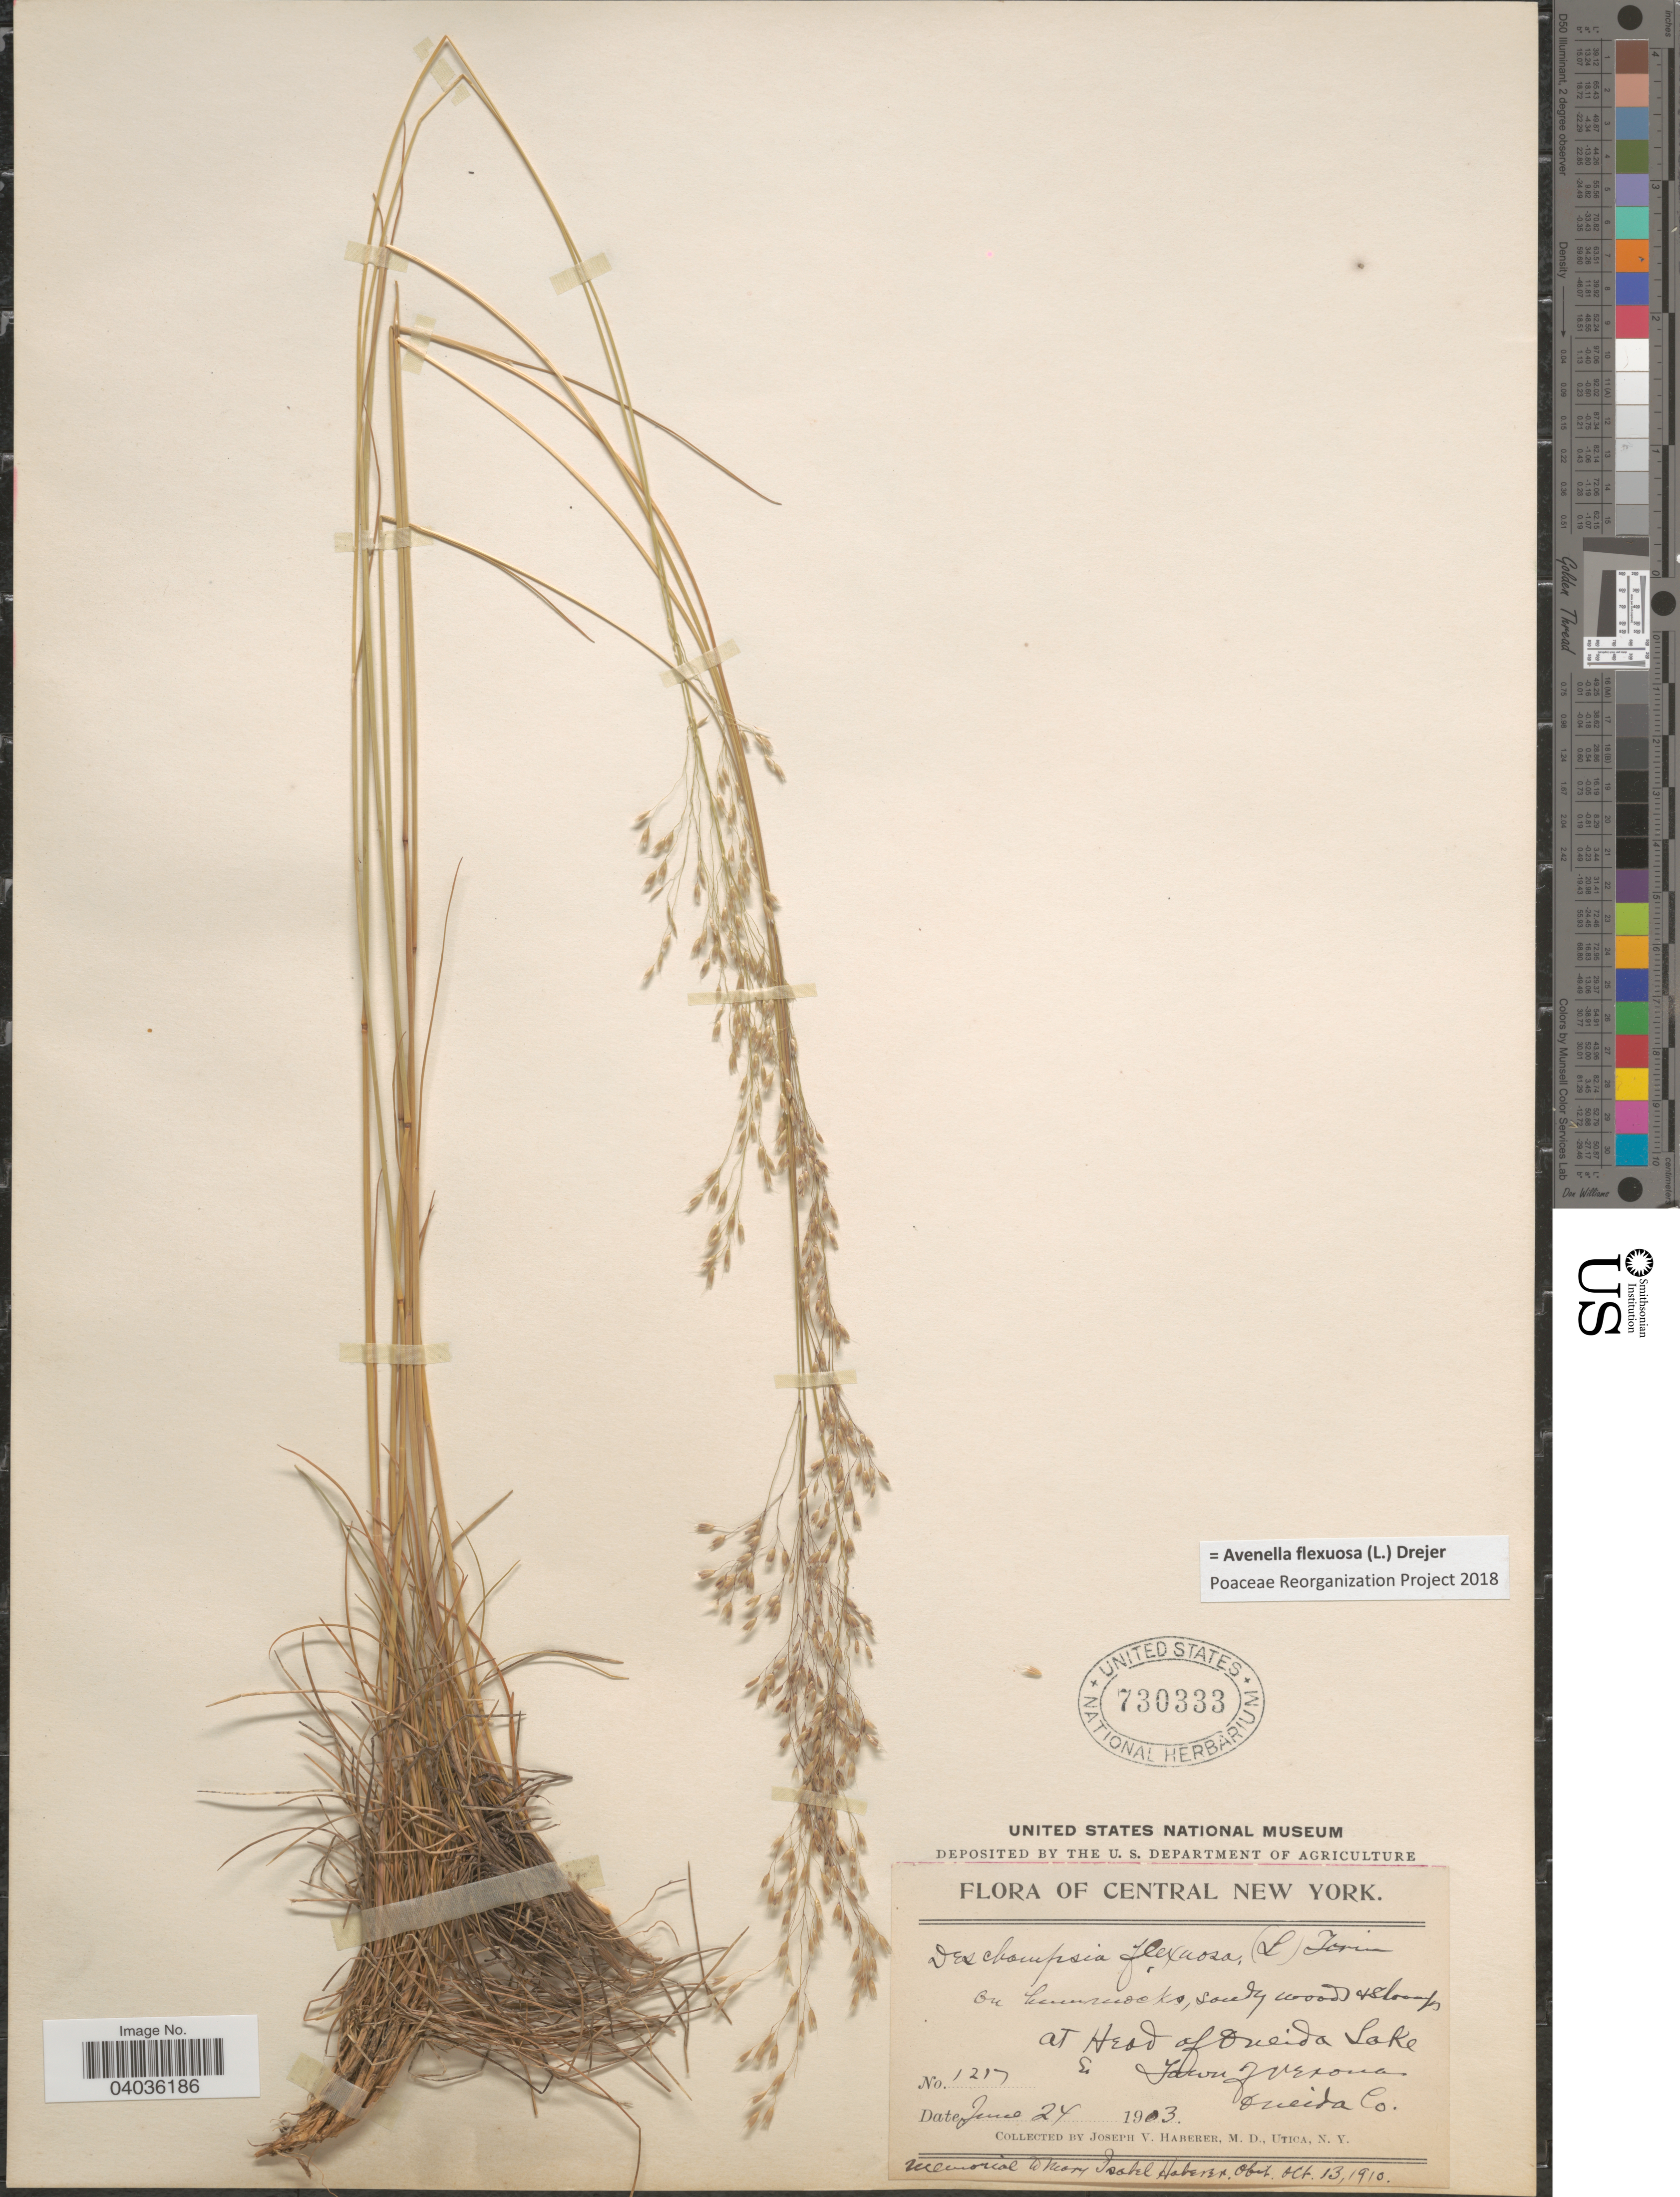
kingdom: Plantae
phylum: Tracheophyta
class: Liliopsida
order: Poales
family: Poaceae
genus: Avenella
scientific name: Avenella flexuosa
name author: (L.) Drejer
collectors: J. V. Haberer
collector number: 1217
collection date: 1903-06-24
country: United States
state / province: New York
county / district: Oneida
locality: Central New York. At Head of Oneida Lake. & Town of Verona. Oneida Co.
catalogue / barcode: US 730333